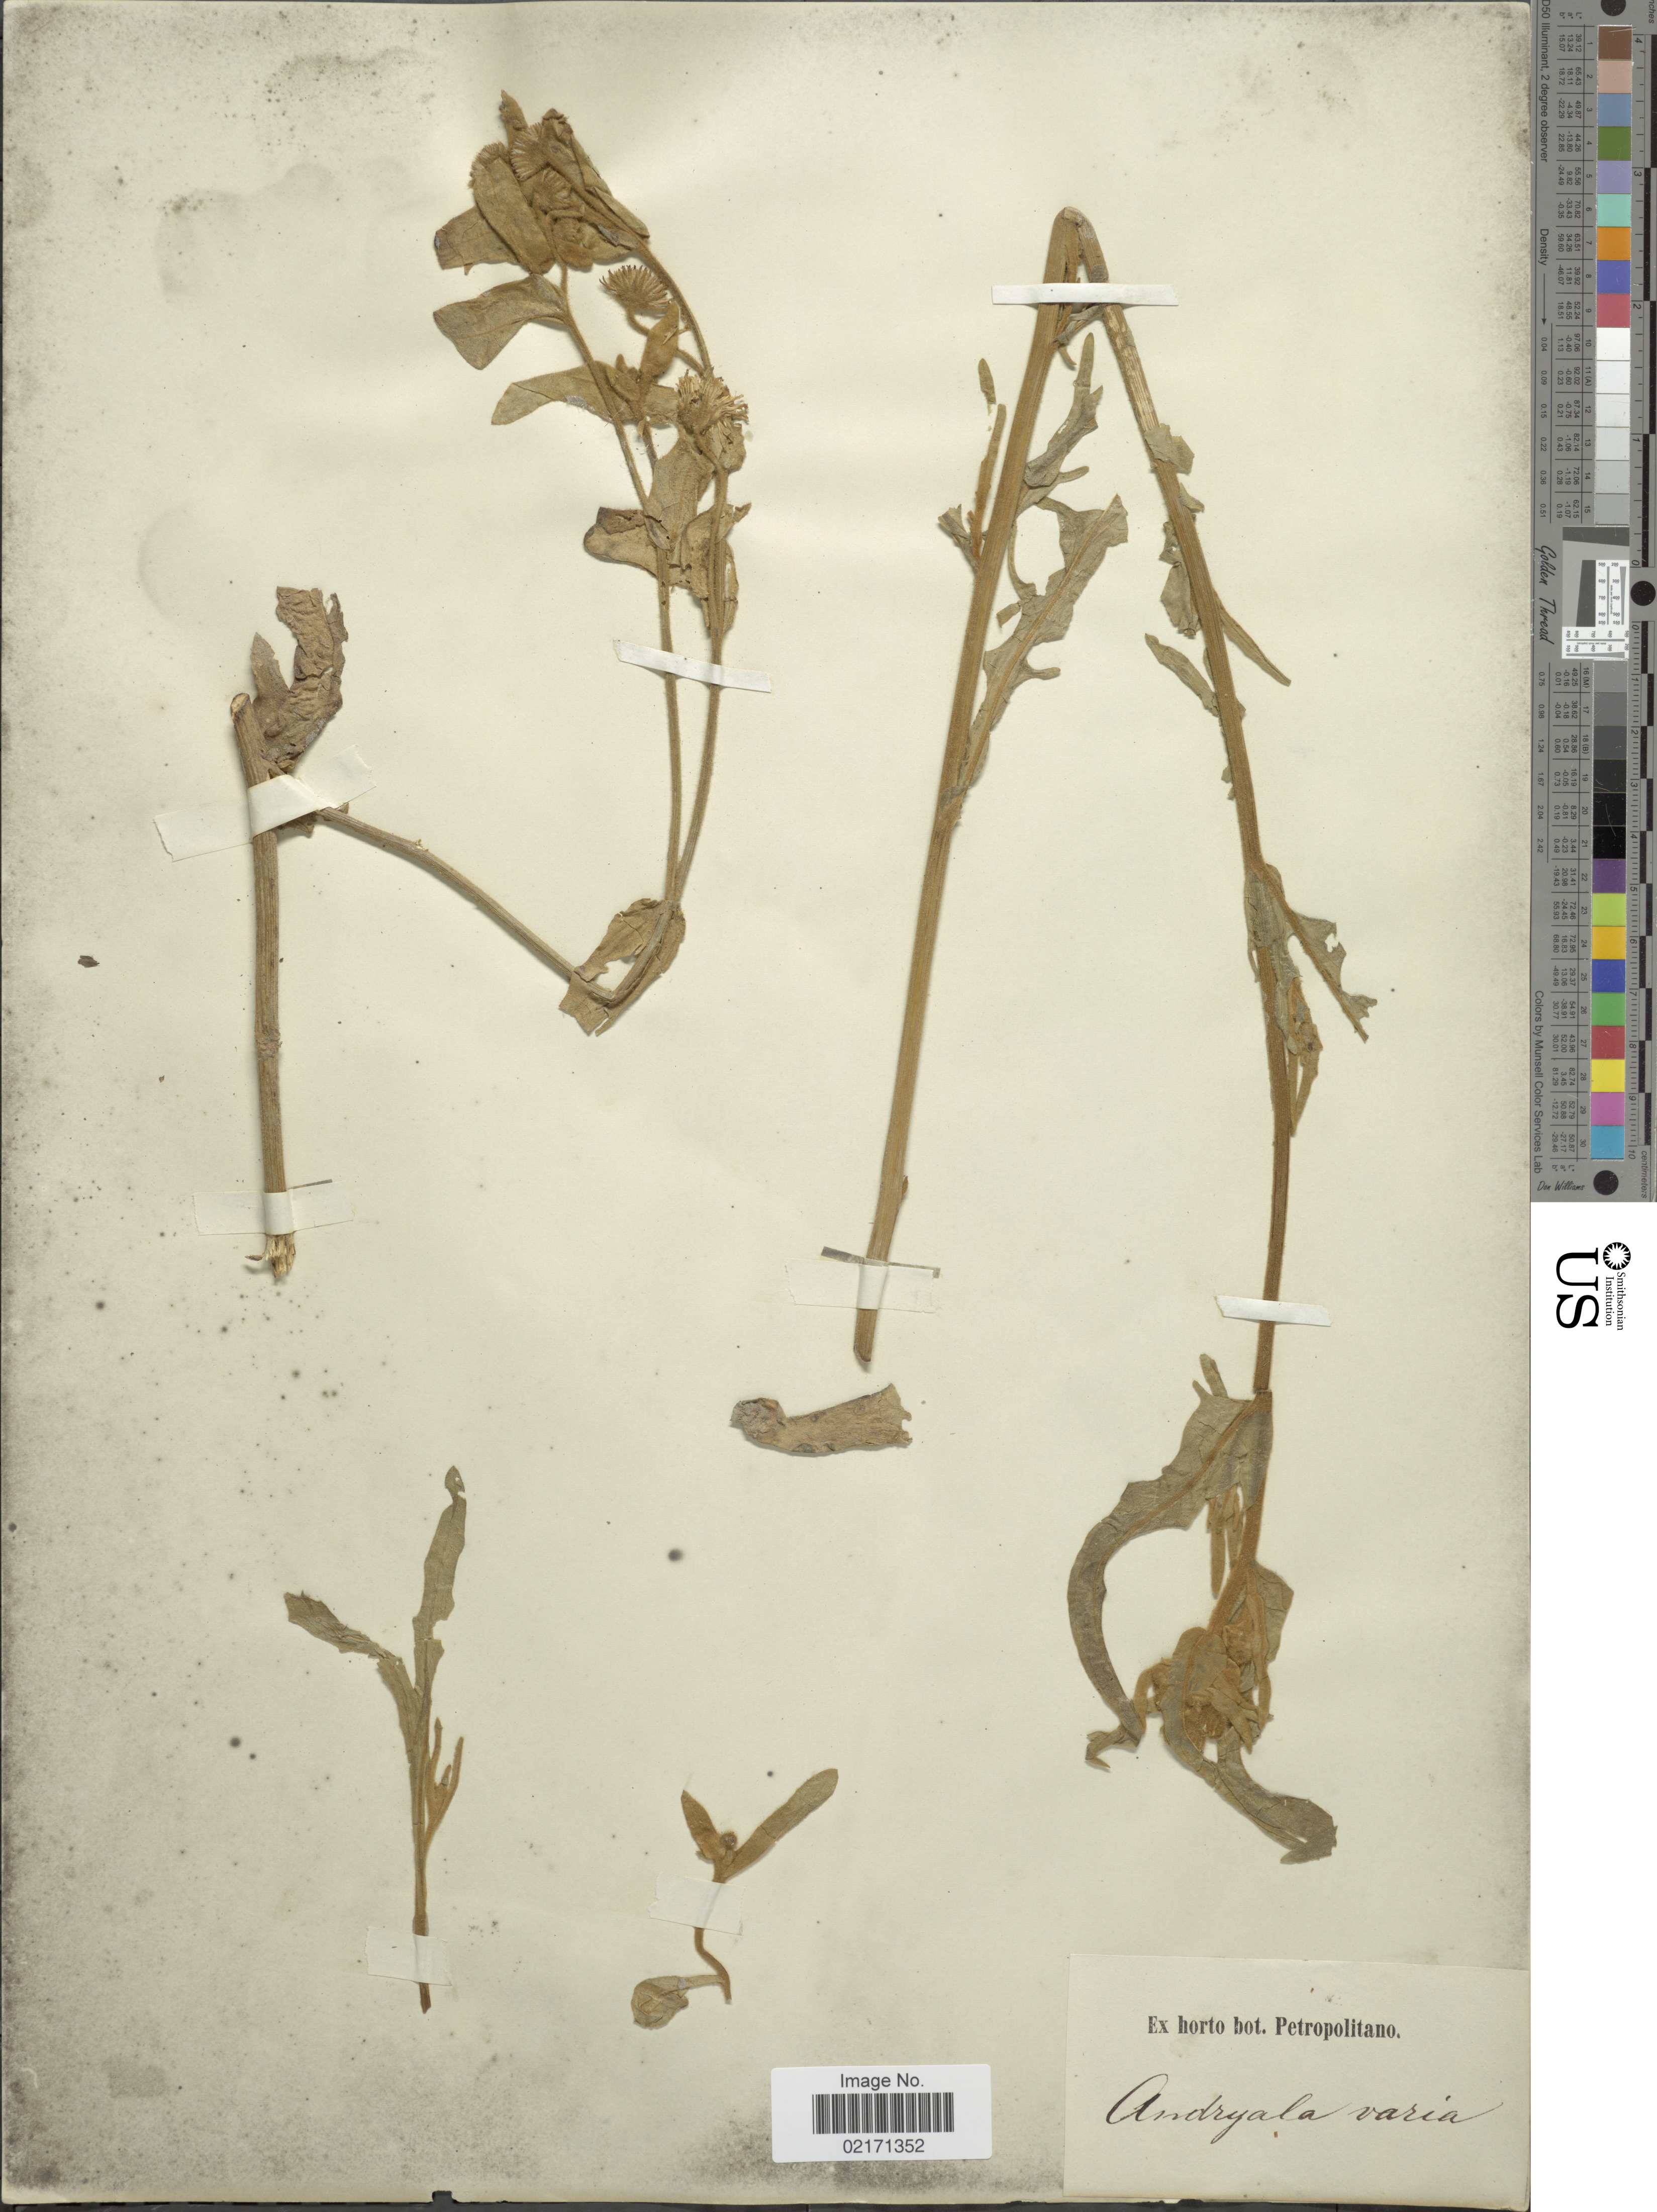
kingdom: Plantae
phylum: Tracheophyta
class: Magnoliopsida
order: Asterales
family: Asteraceae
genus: Andryala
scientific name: Andryala glandulosa subsp. cheiranthifolia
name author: (L'Hér.) Greuter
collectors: ex Horto Bot. Petropolitano